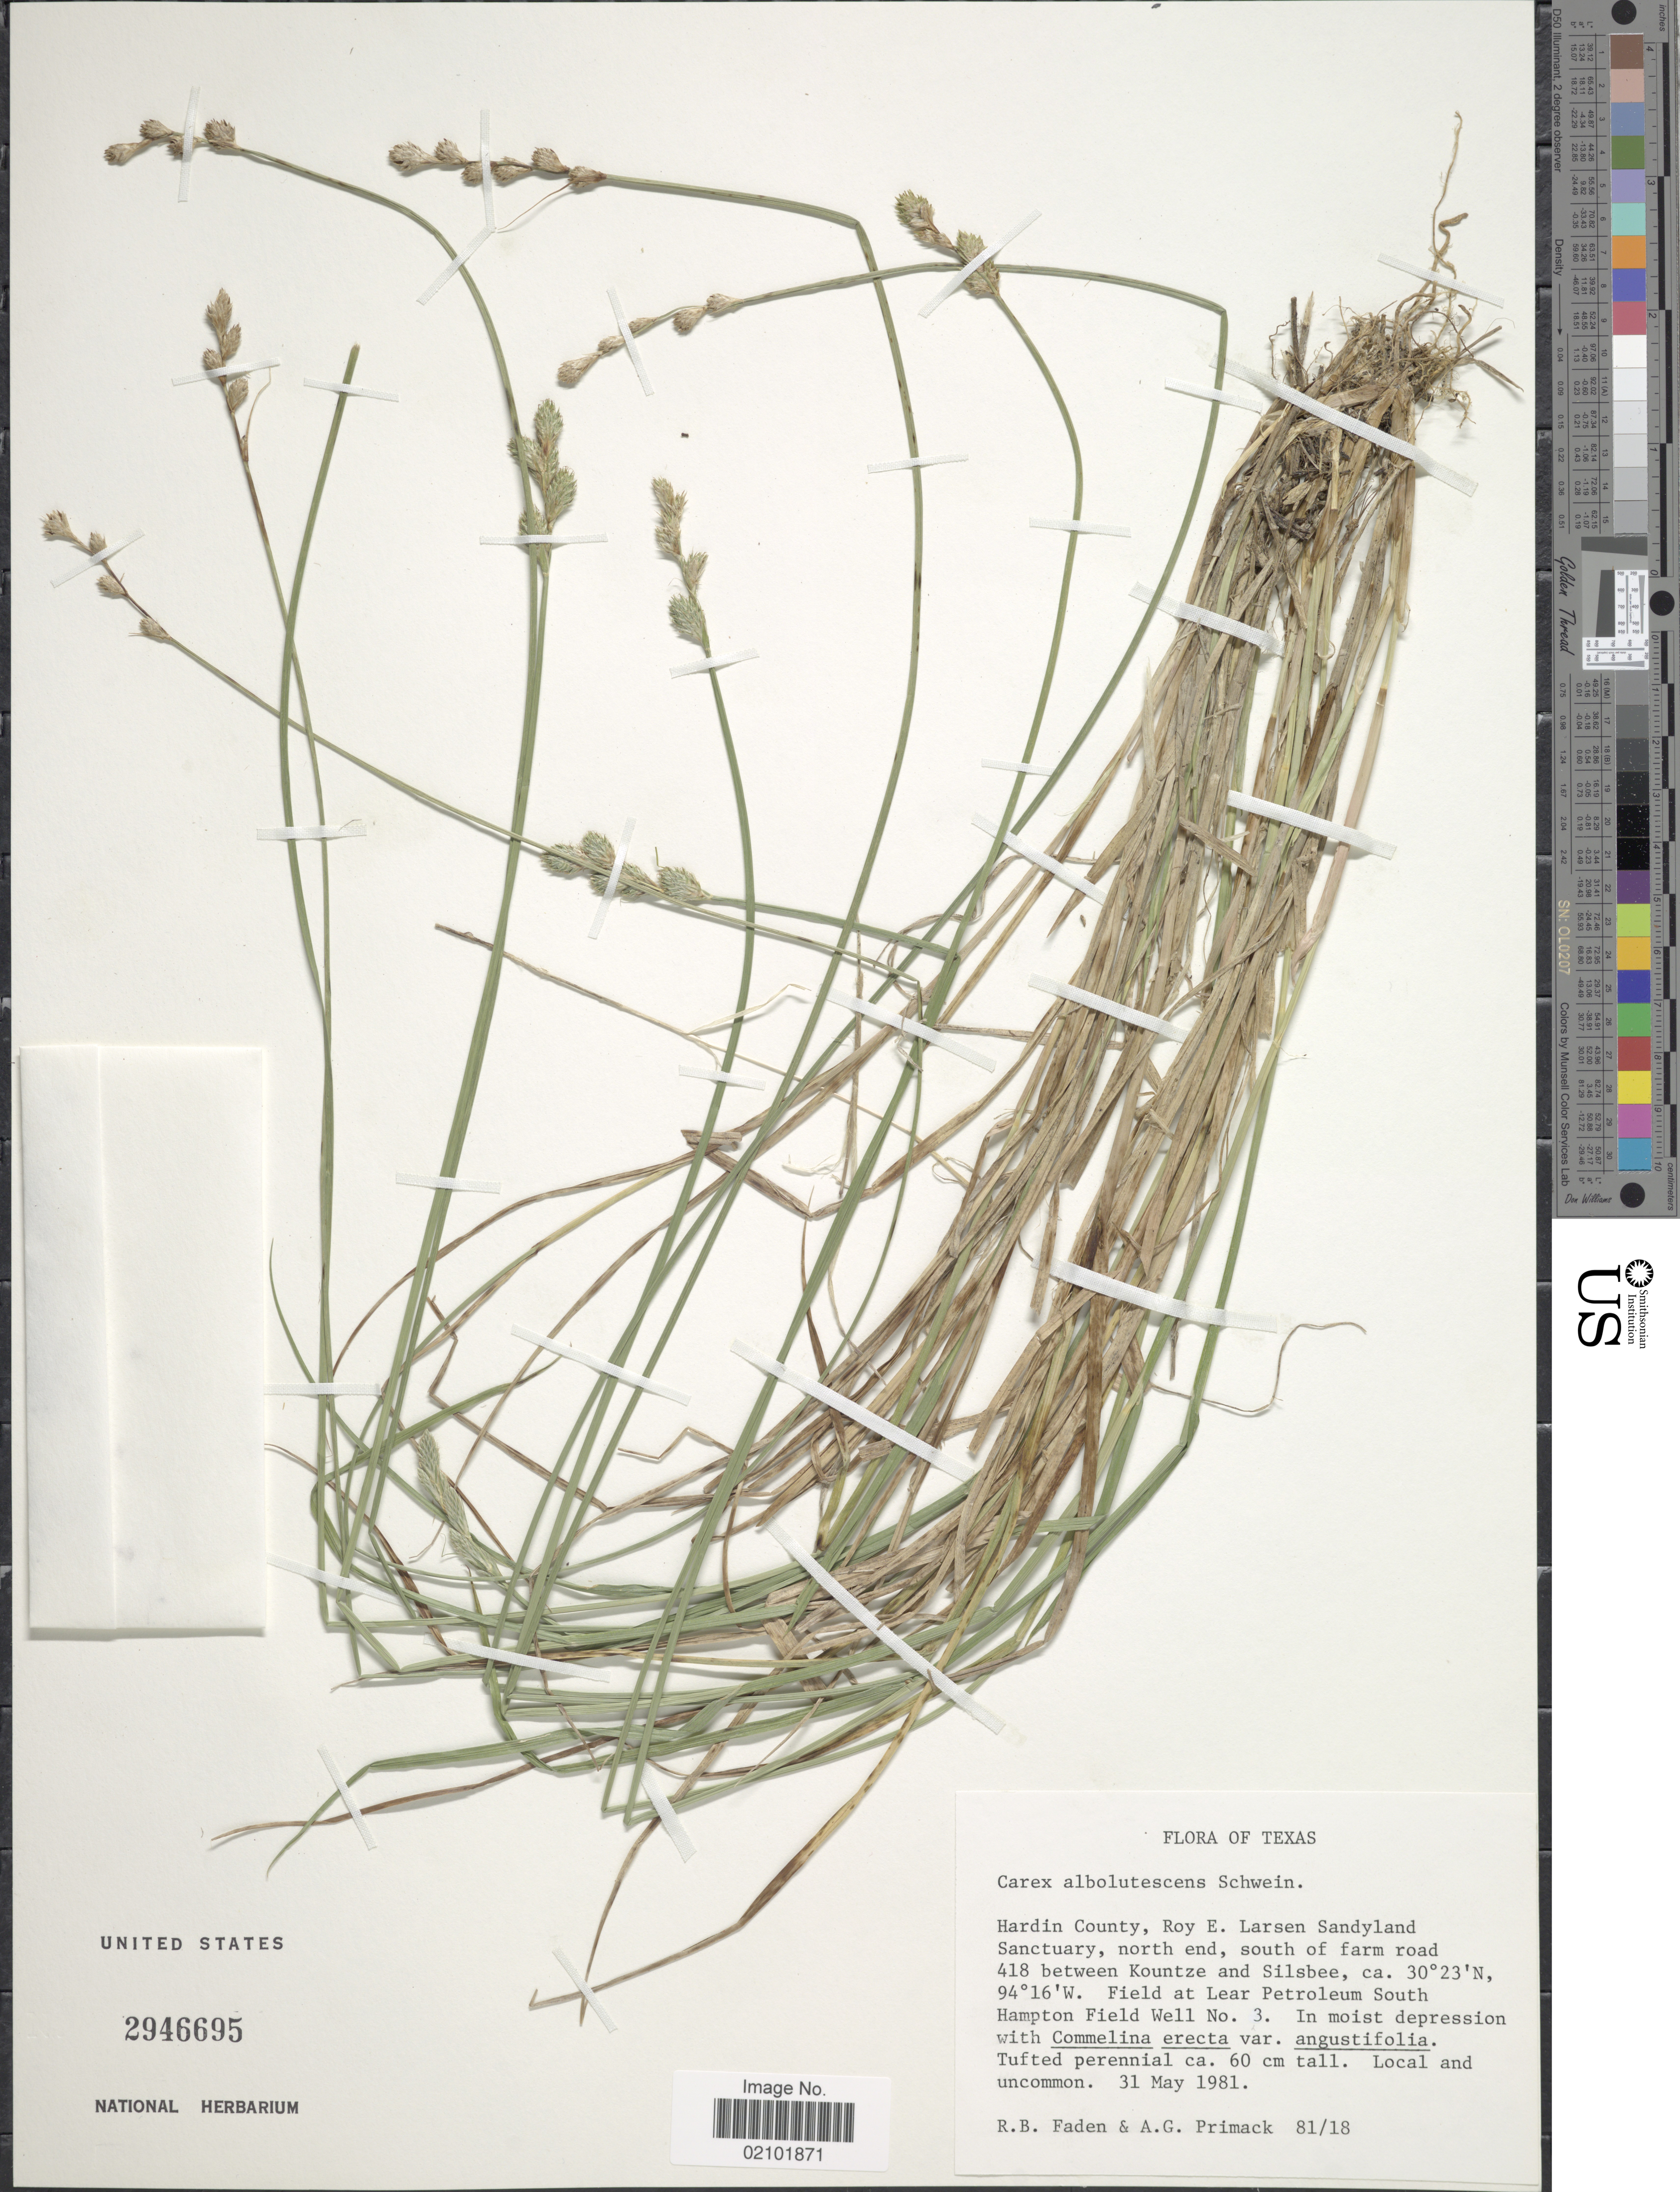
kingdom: Plantae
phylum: Tracheophyta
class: Liliopsida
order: Poales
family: Cyperaceae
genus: Carex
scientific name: Carex albolutescens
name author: Schwein.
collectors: R. B. Faden & A. Primack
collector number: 81/18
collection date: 1981-05-31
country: United States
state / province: Texas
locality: Hardin County, Roy E. Larsen Sandyland Sanctuary, north end, south of farm road 418 between Kountze and Silsbee. Field at Lear Petroleum South Hampton Field Well No. 3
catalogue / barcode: US 2946695